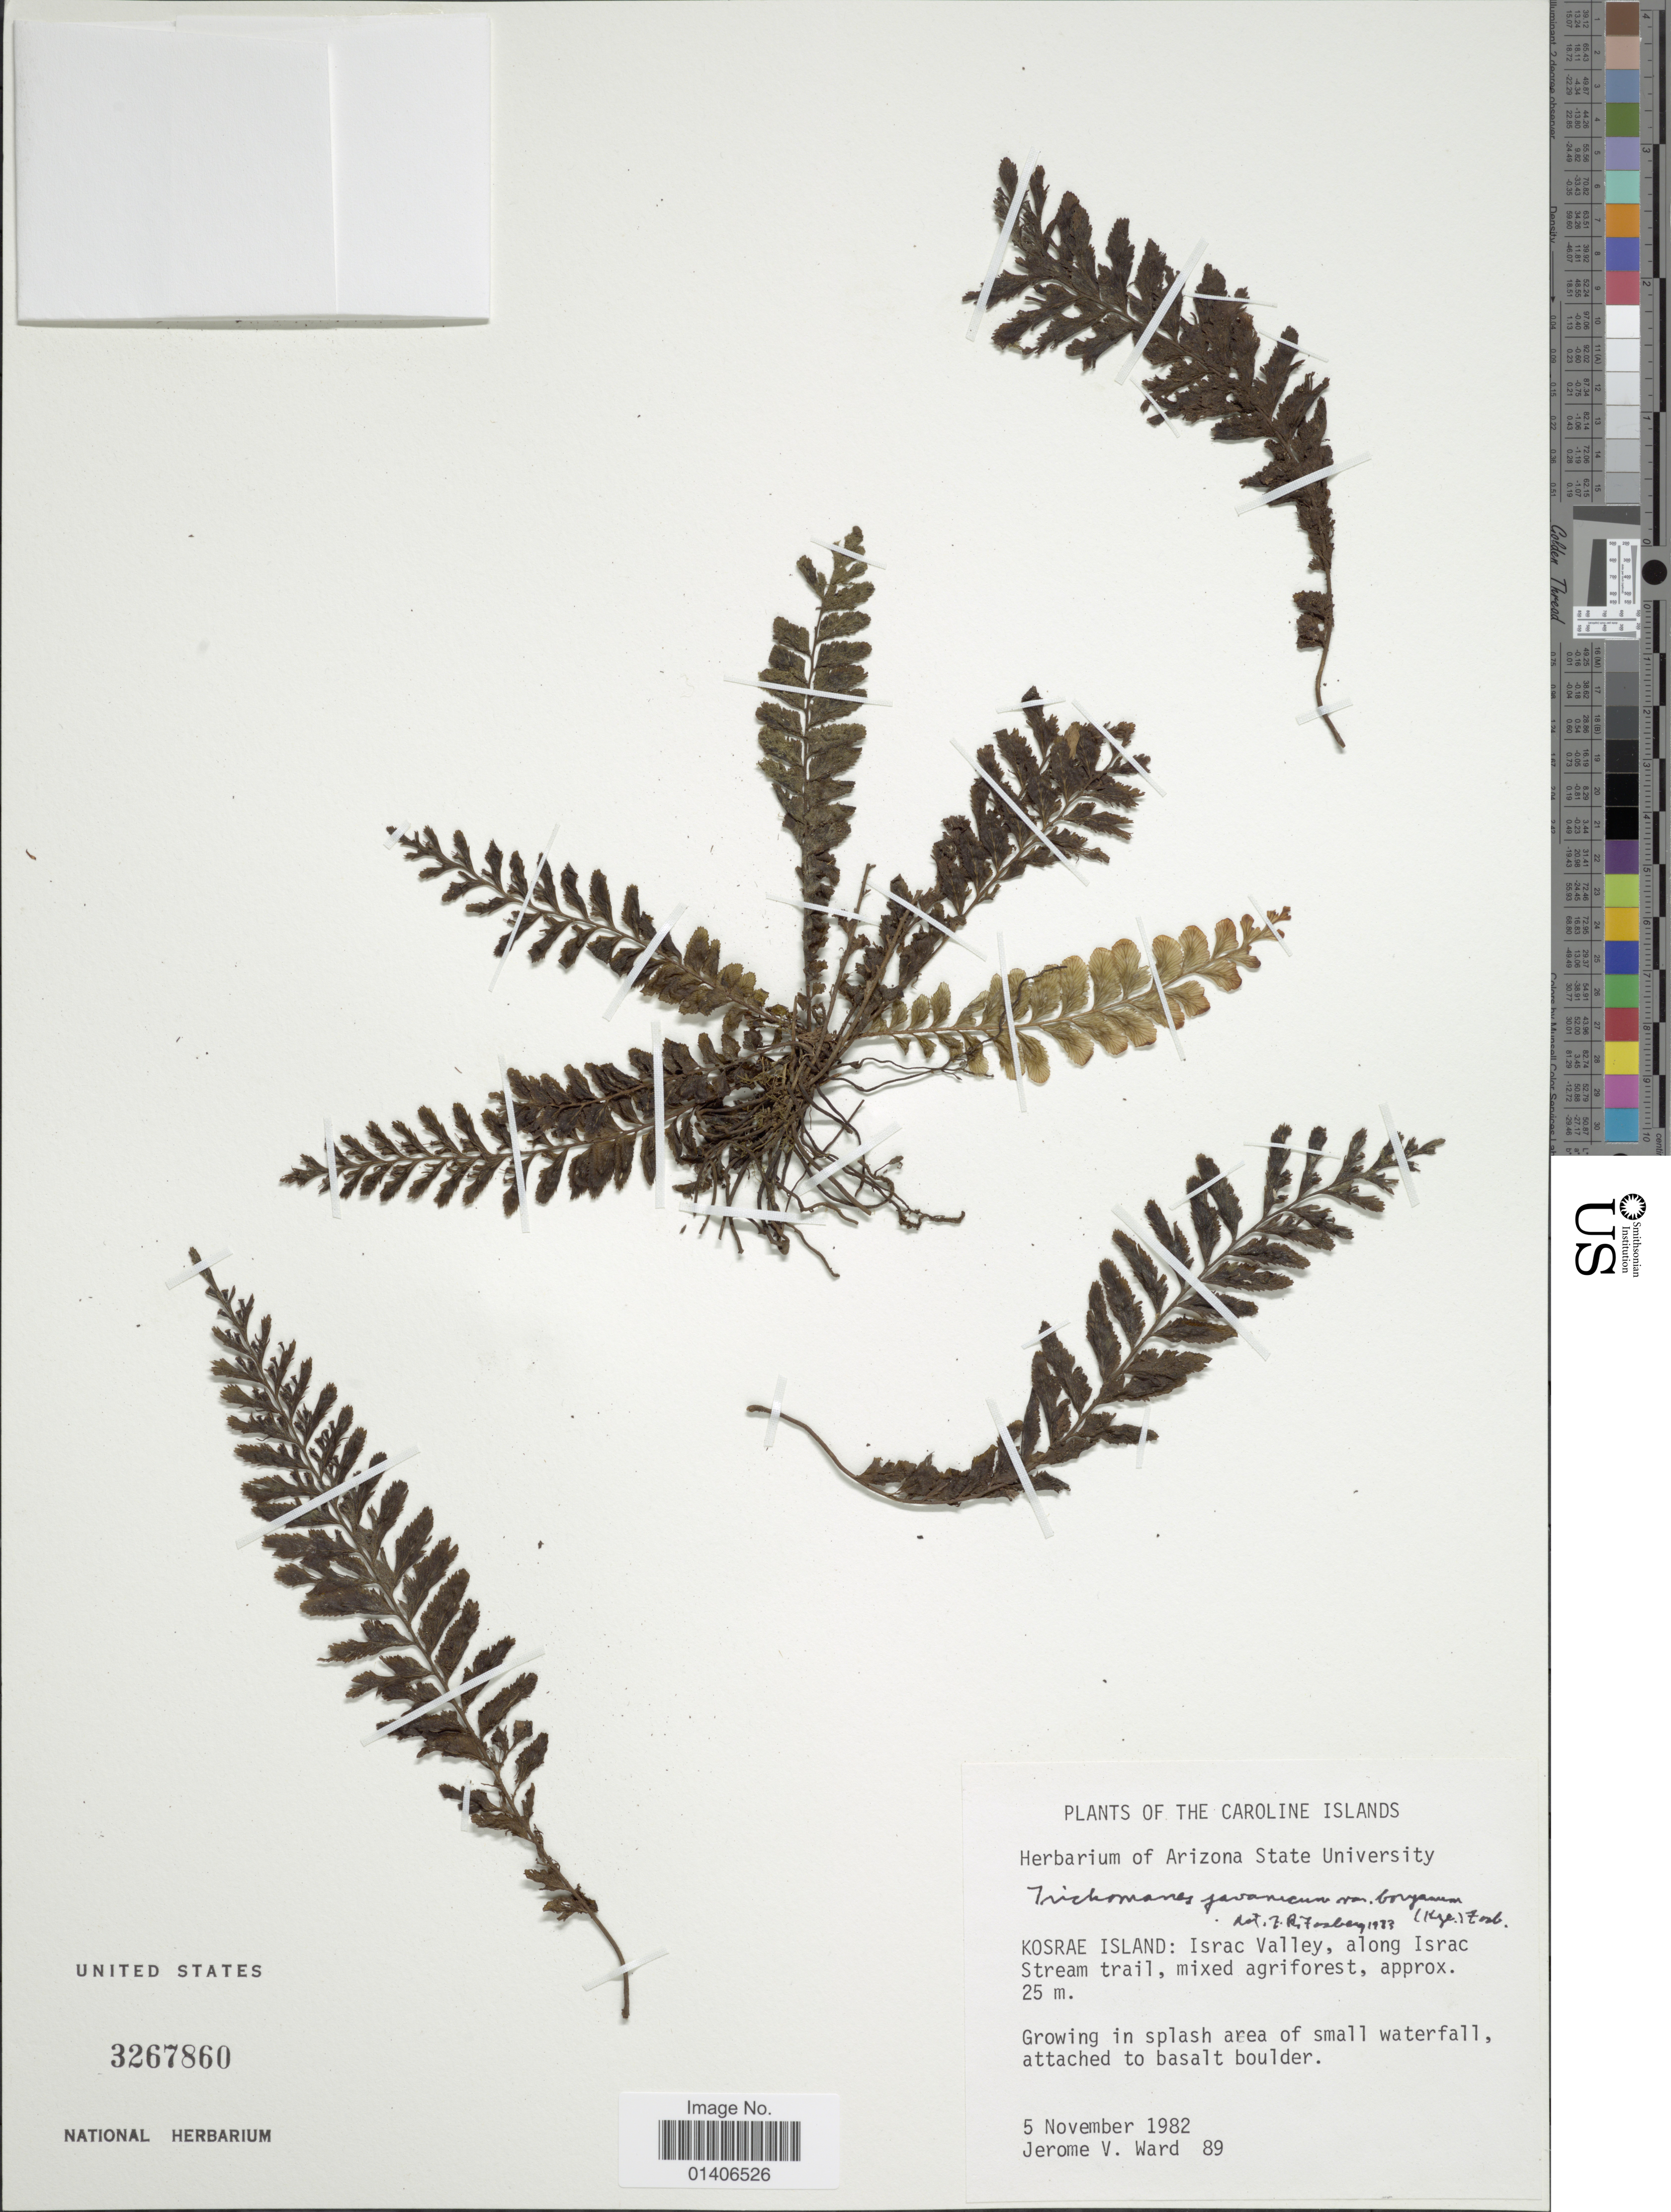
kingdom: Plantae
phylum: Tracheophyta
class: Polypodiopsida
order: Hymenophyllales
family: Hymenophyllaceae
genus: Cephalomanes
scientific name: Cephalomanes atrovirens subsp. boryanum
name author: (Kunze) K. Iwats.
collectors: J. V. Ward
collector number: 89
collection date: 1982-11-05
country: Micronesia, Federated States of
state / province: Kosrae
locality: The Caroline Islands, Kosrae Island: Israc Valley, along Israc Stream trail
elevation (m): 25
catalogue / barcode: US 3267860